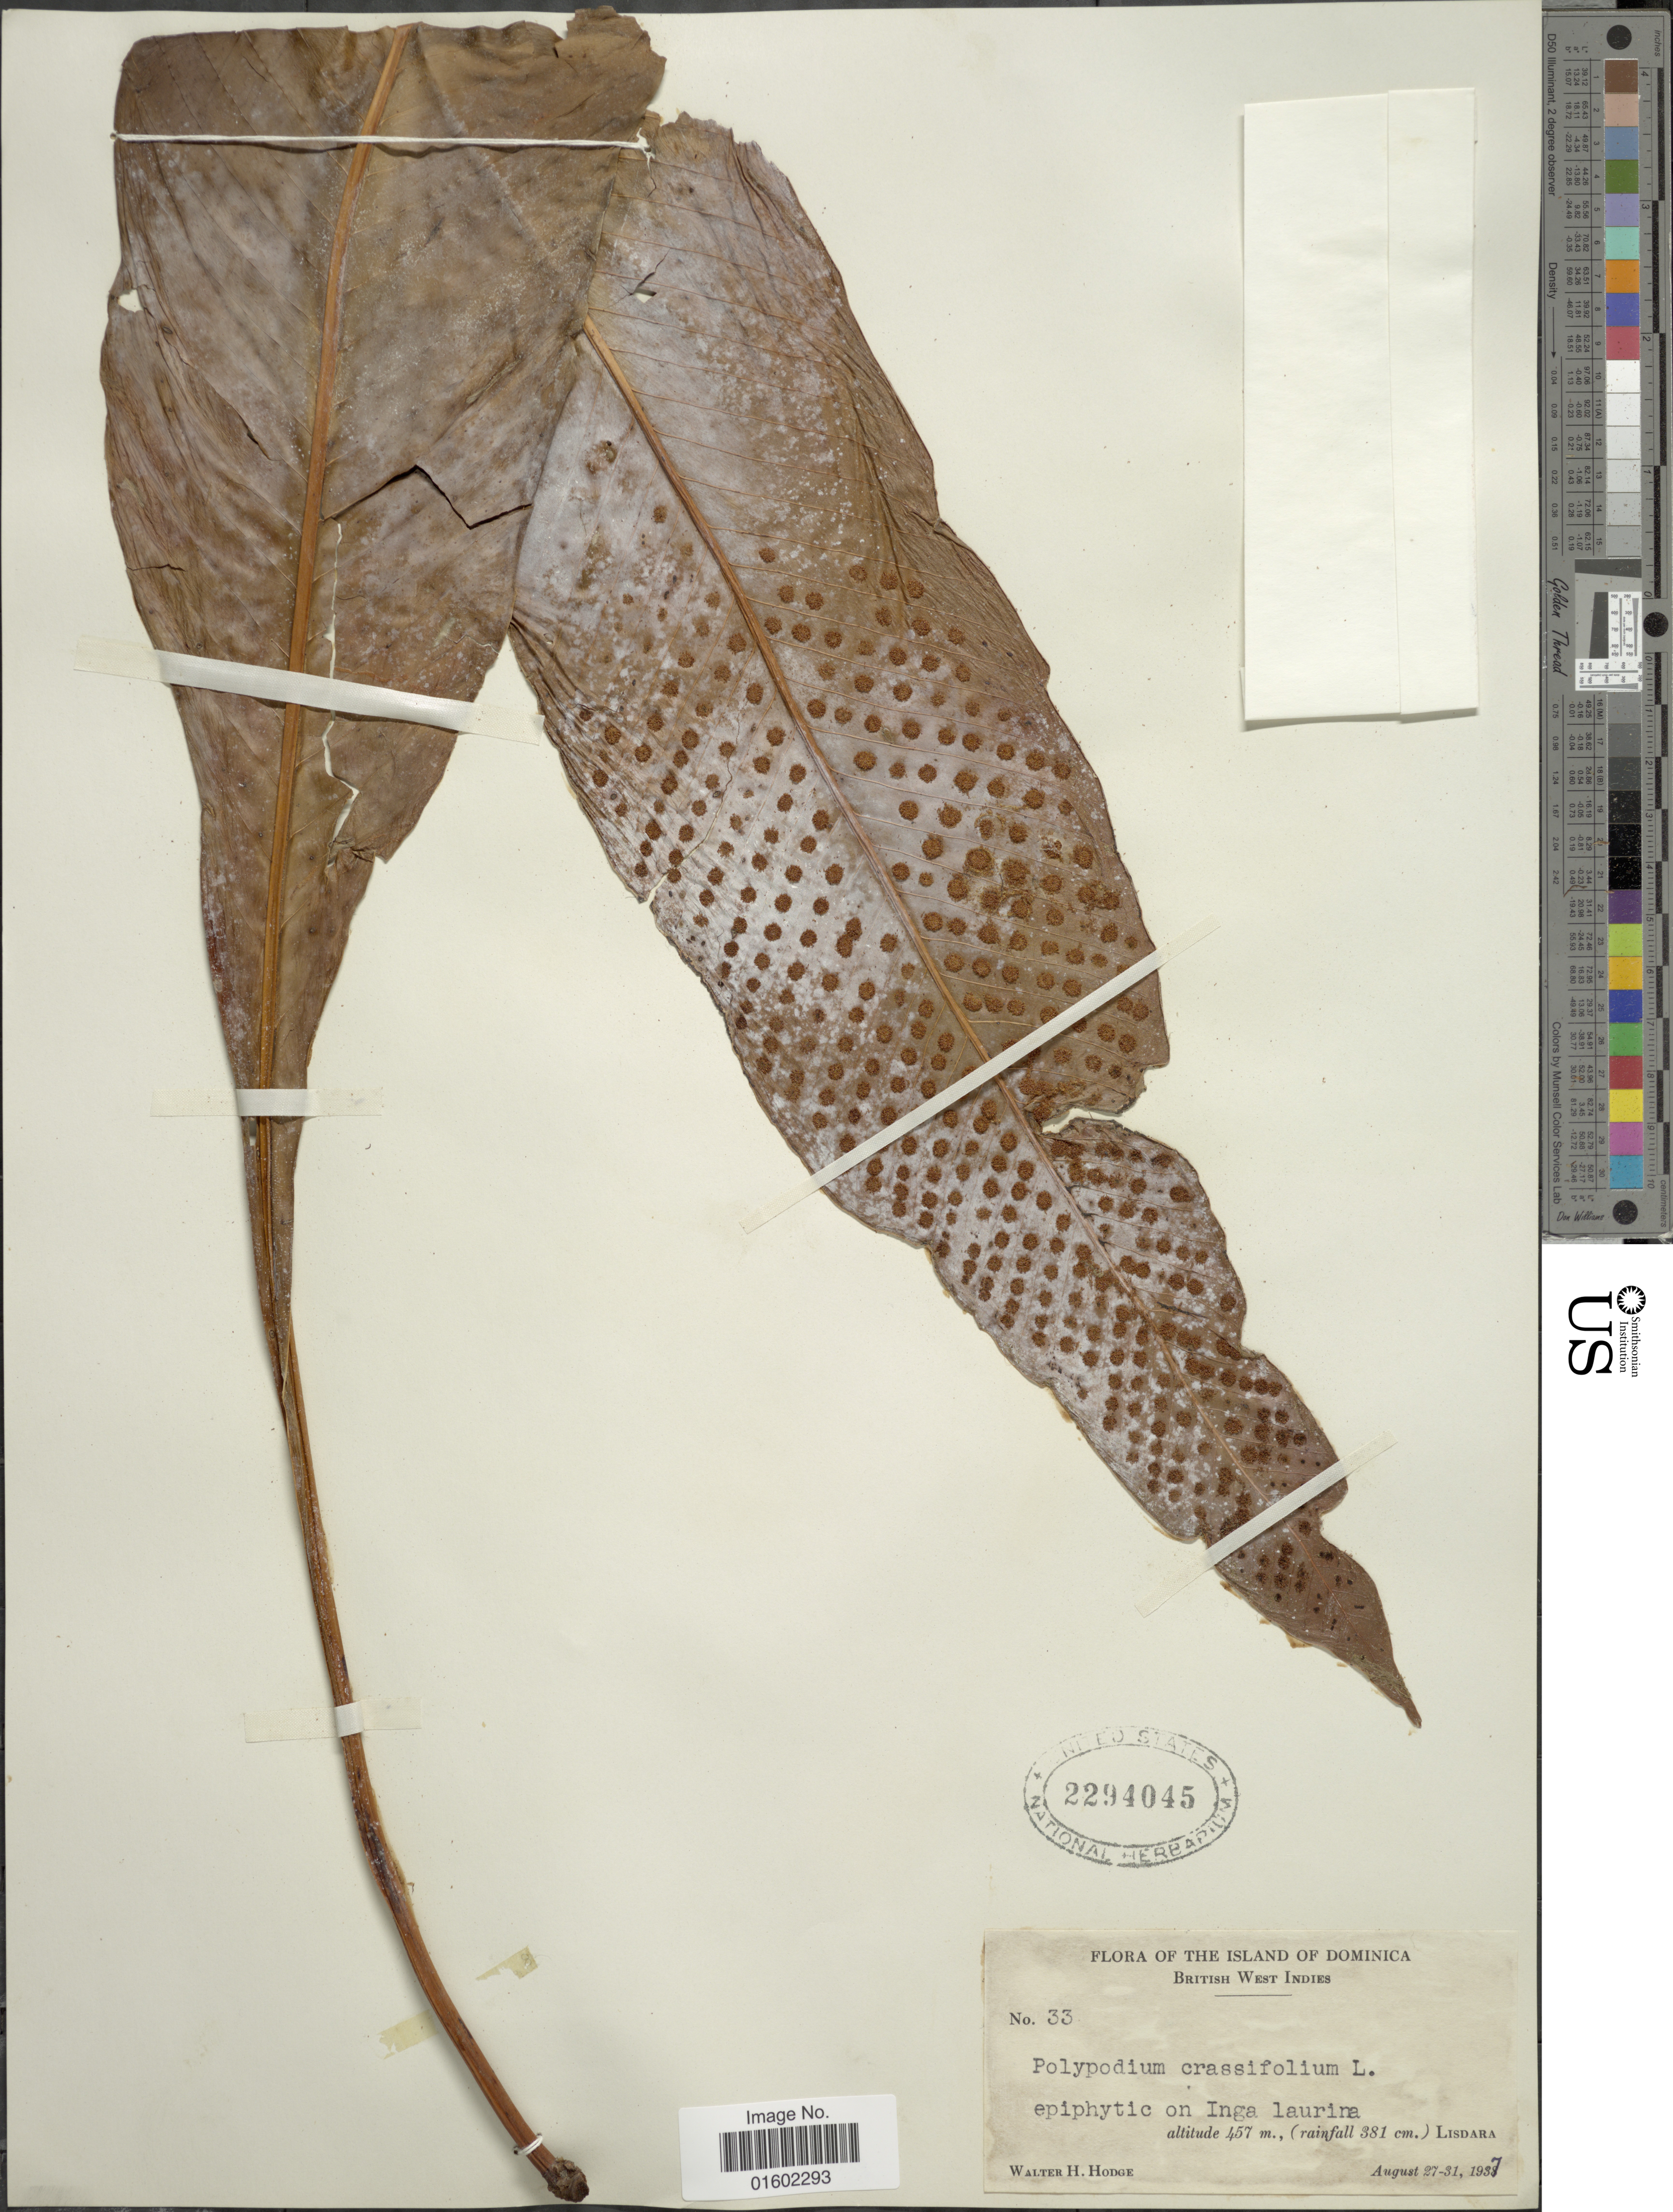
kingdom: Plantae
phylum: Tracheophyta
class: Polypodiopsida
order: Polypodiales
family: Polypodiaceae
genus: Niphidium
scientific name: Niphidium crassifolium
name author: (L.) Lellinger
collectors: W. Hodge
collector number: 33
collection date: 1937-08-27/1937-08-31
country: Dominica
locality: British West Indies, Inga laurina, Lisdara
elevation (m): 457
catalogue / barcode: US 2294045